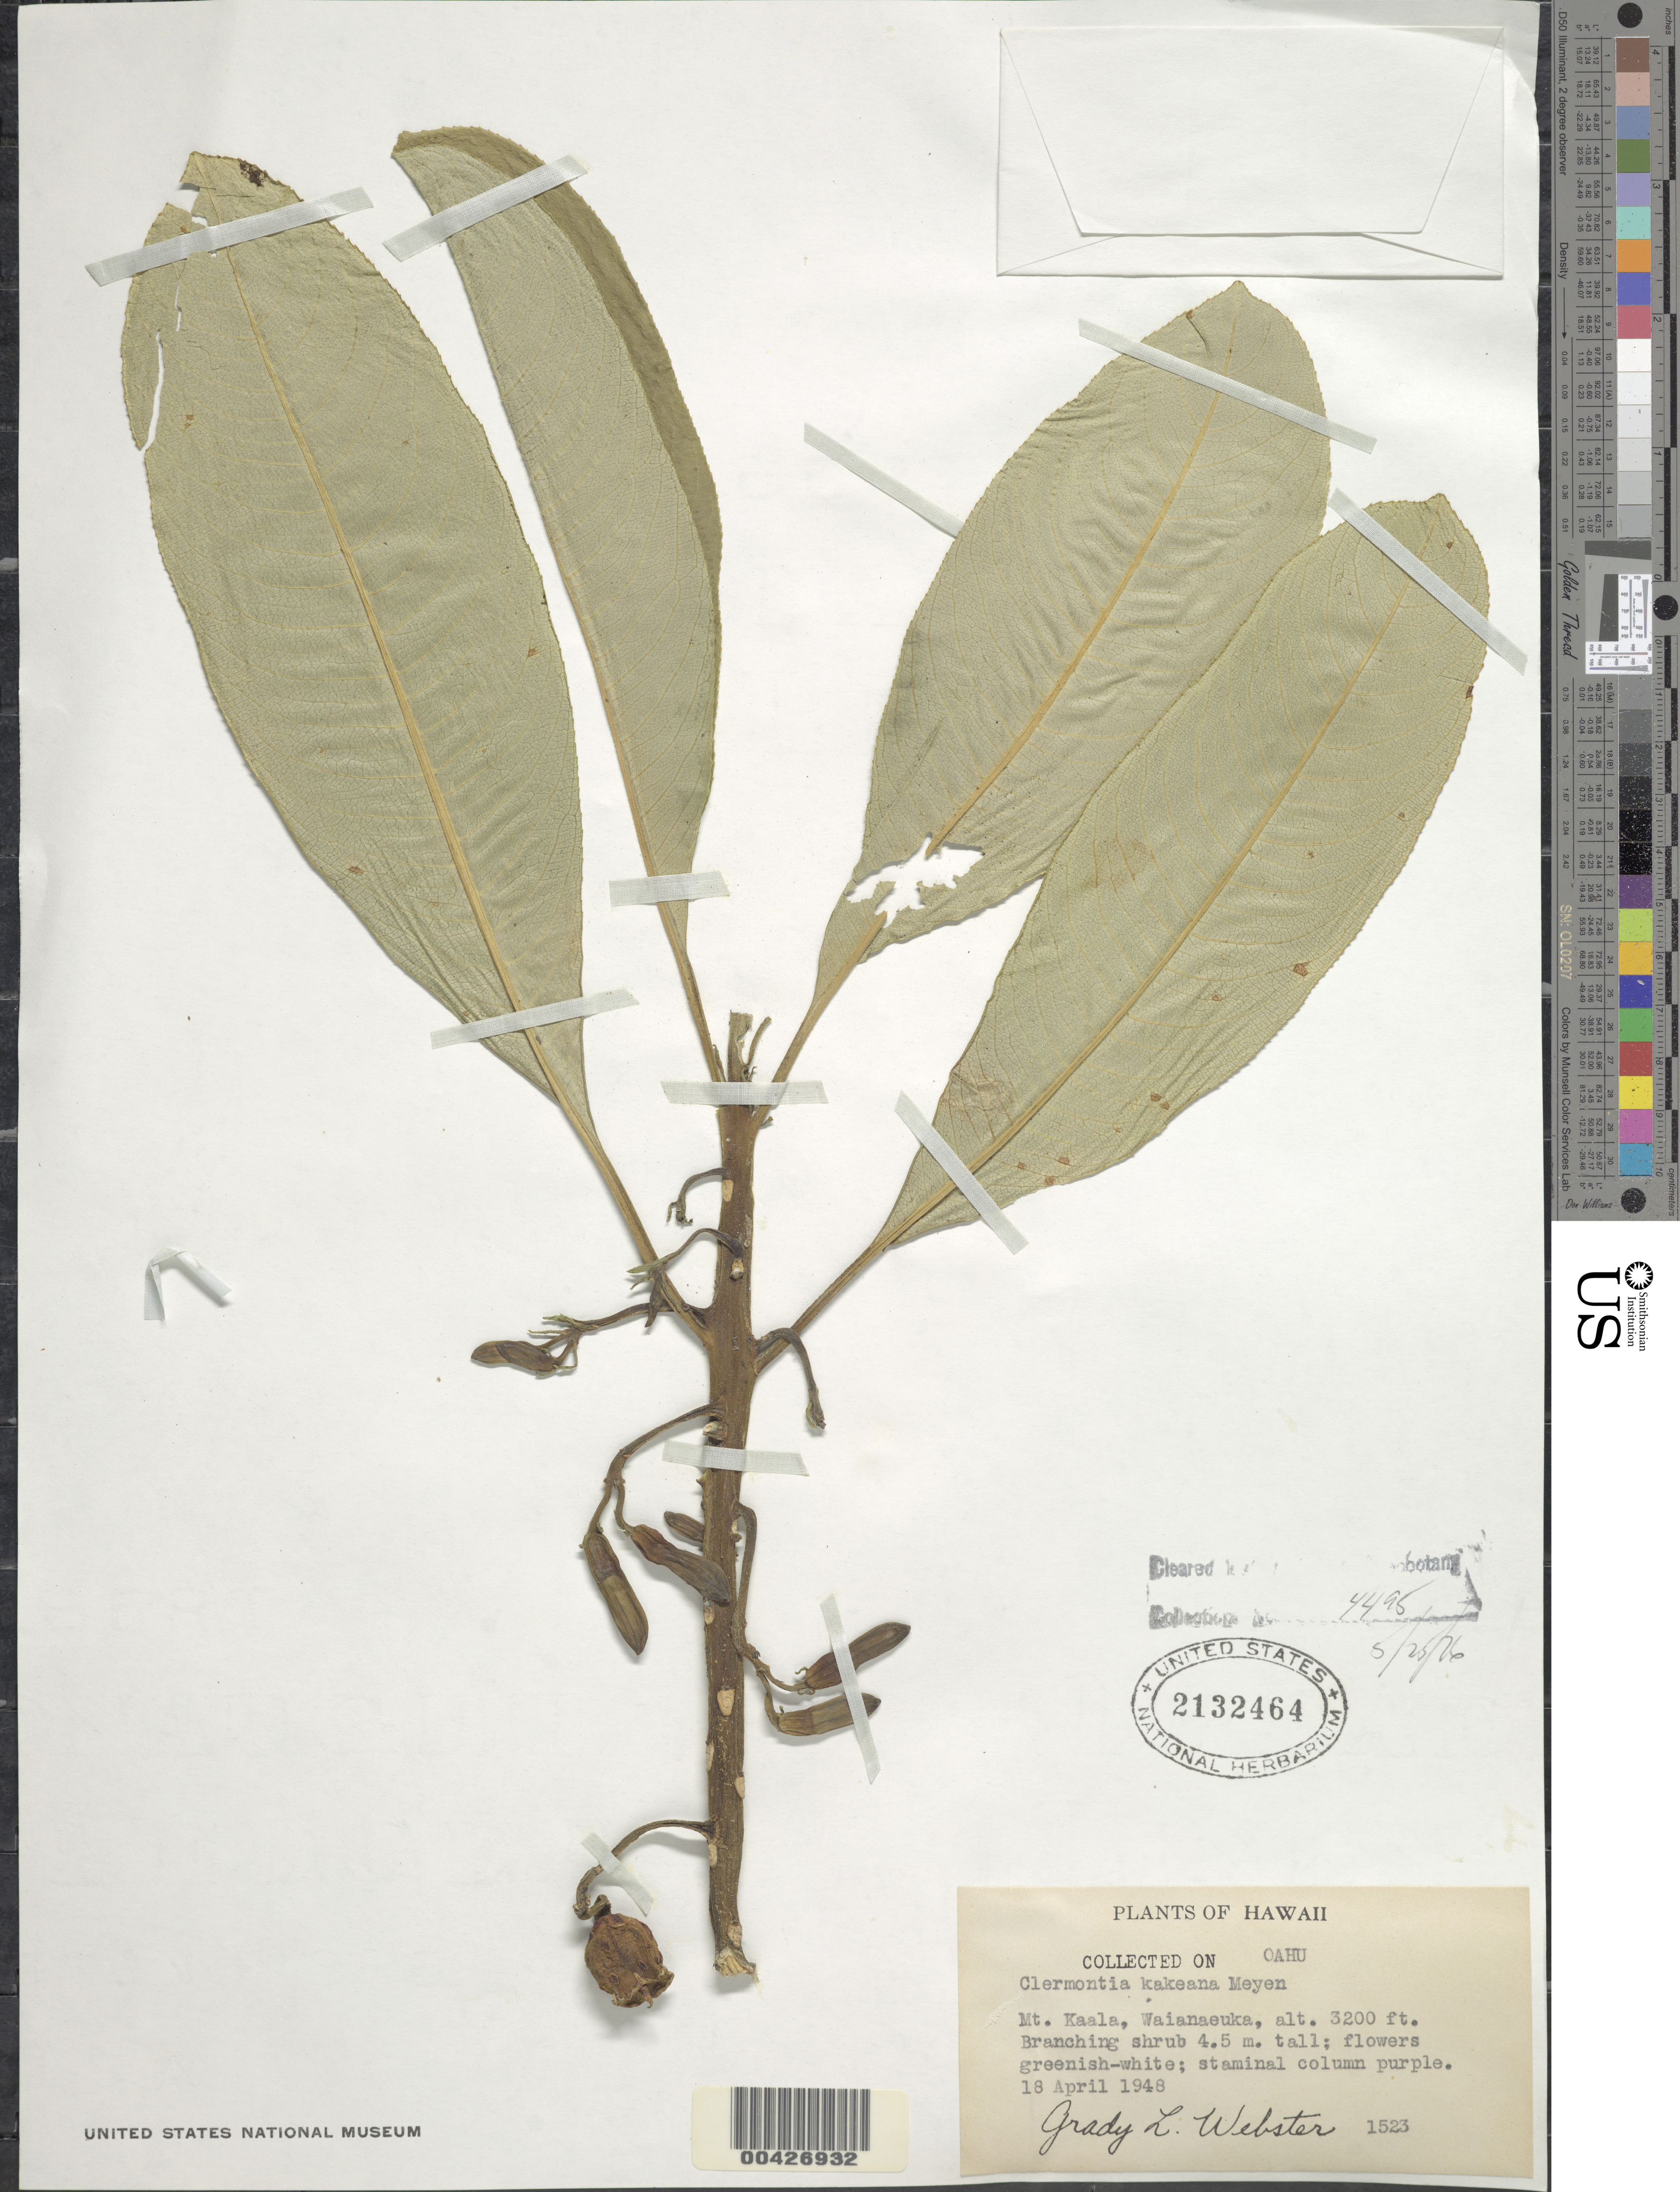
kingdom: Plantae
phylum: Tracheophyta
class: Magnoliopsida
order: Asterales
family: Campanulaceae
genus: Clermontia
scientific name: Clermontia kakeana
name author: Meyen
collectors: G. L. Webster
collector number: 1523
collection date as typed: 18 Apr 1948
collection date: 1948-04-18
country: United States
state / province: Hawaii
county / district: Honolulu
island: Oahu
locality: Mount Kaala, Waianaeuka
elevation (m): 975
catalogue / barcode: US 2132464